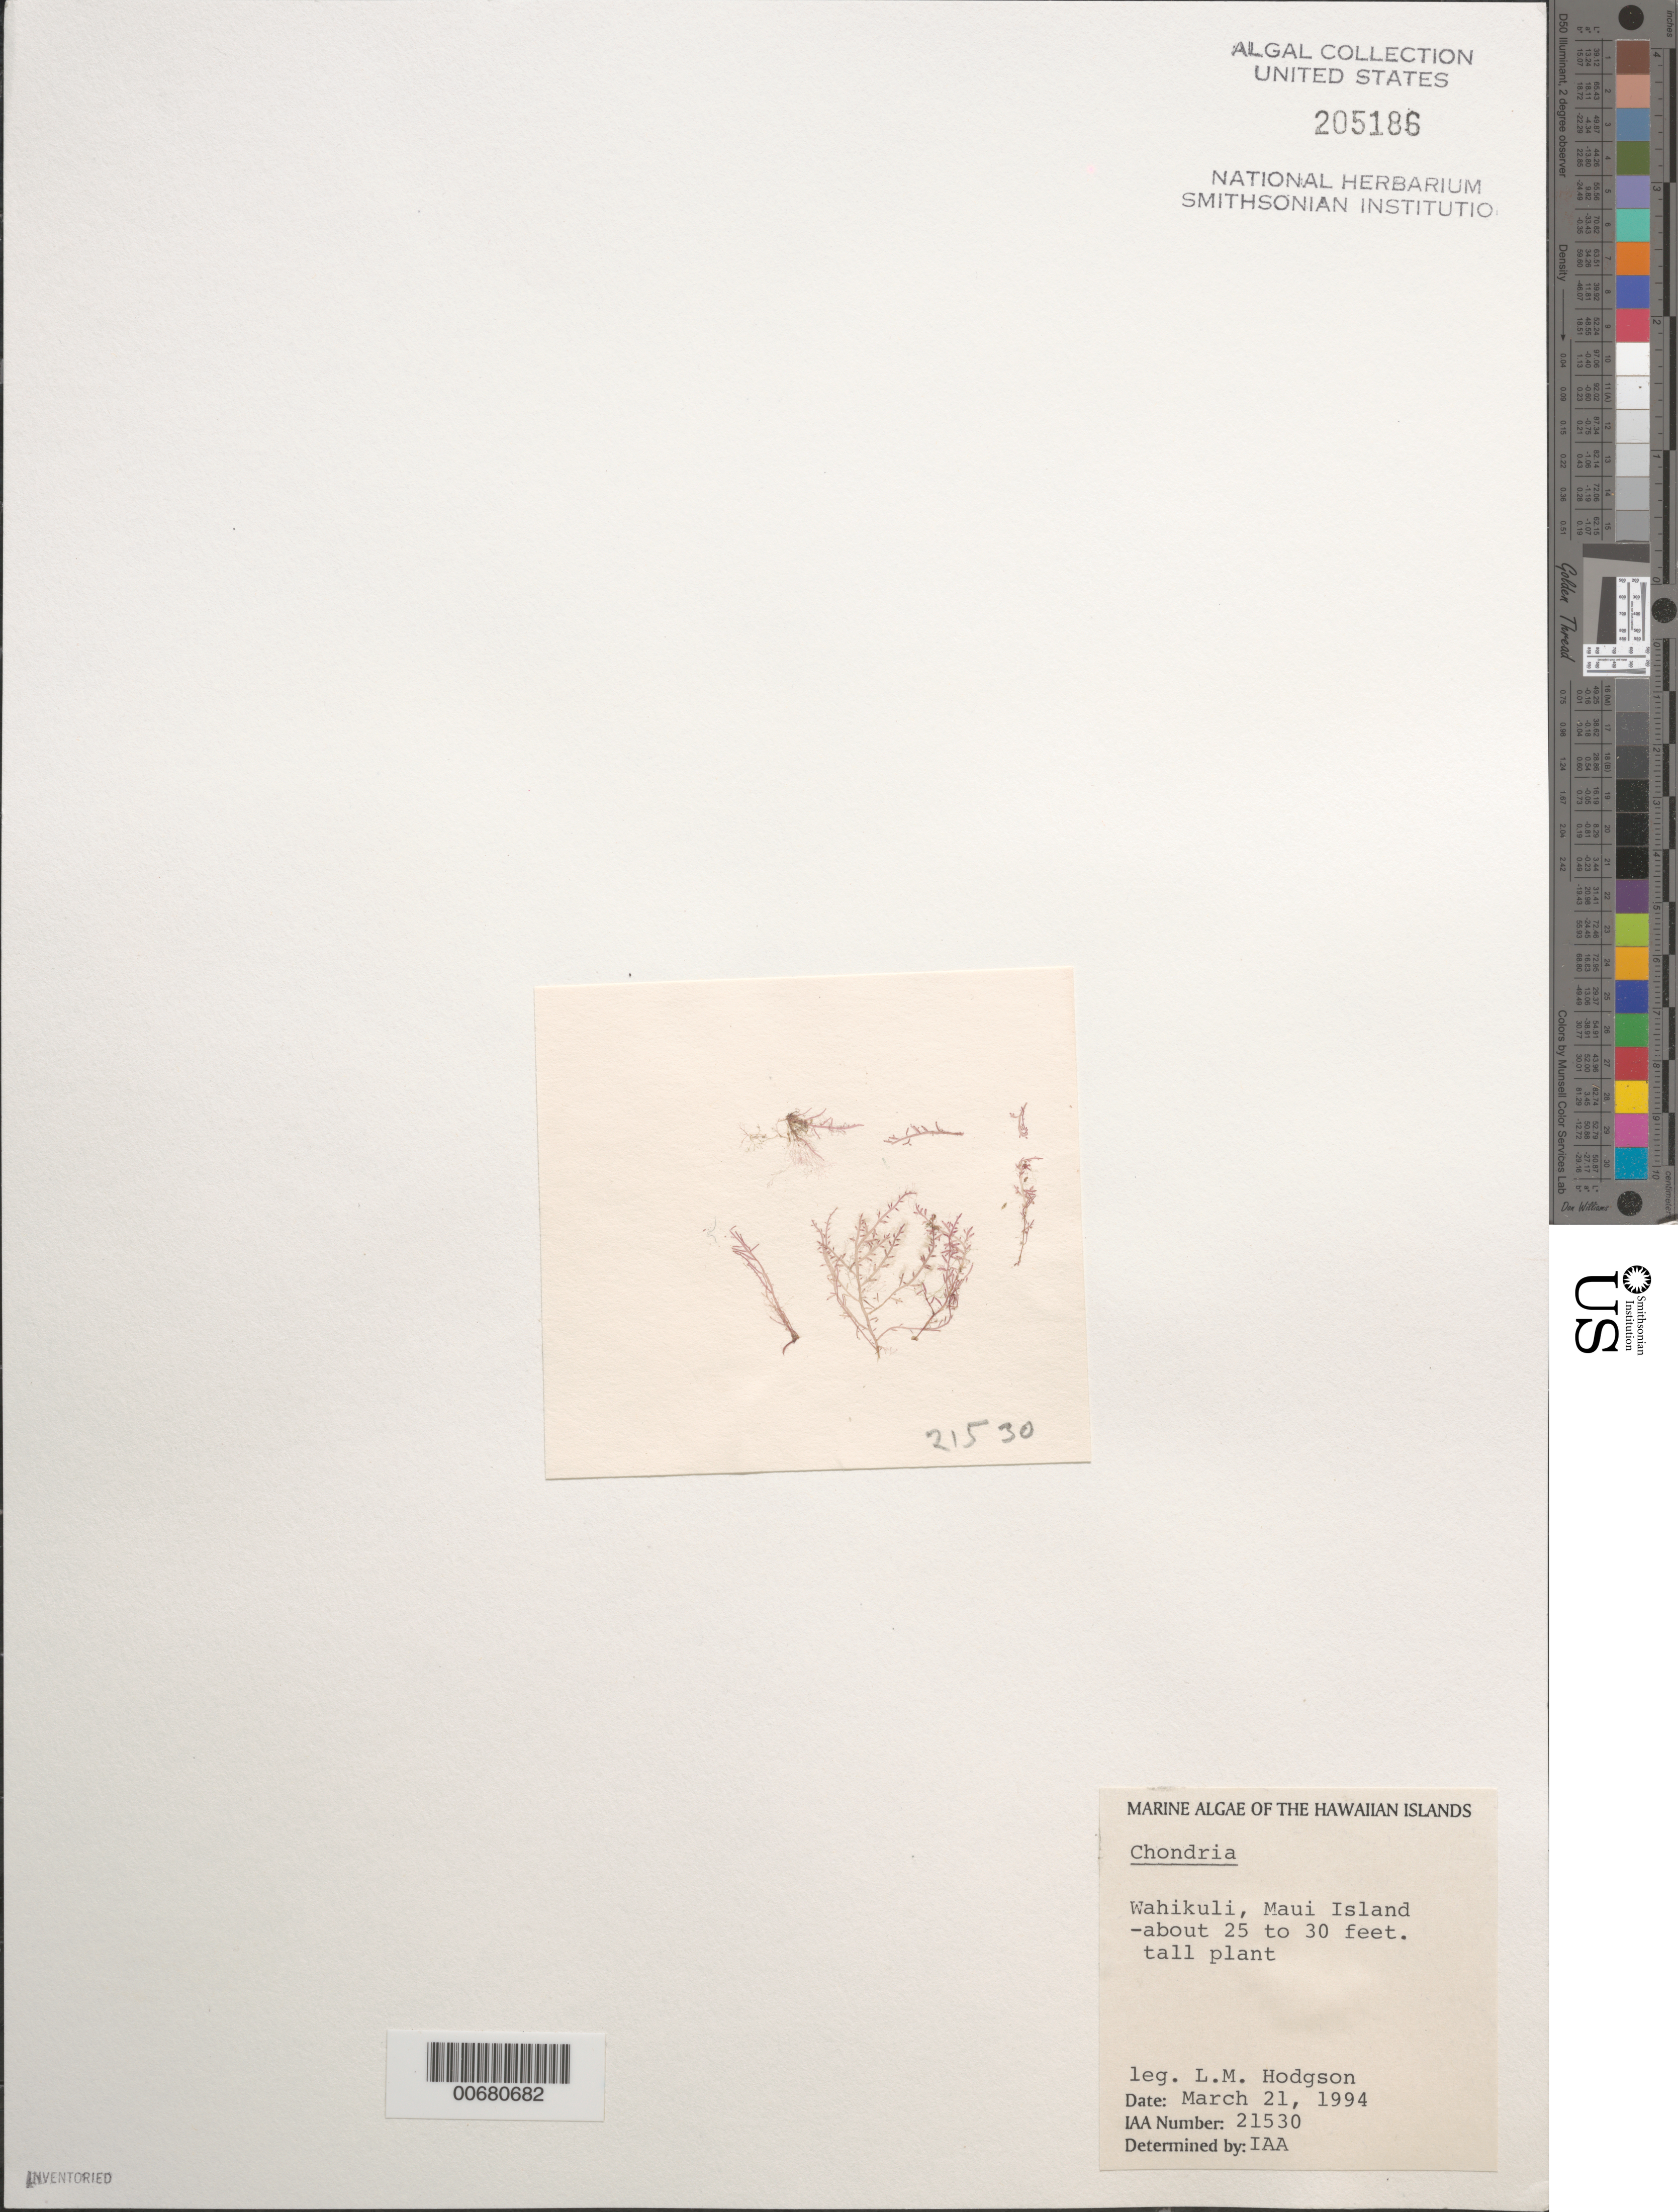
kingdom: Plantae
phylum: Rhodophyta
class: Florideophyceae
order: Ceramiales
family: Rhodomelaceae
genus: Chondria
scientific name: Chondria sp.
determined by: Abbott, Isabella A.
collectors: L. M. Hodgson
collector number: IAA 21530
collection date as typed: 21 Mar 1994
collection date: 1994-03-21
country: United States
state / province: Hawaii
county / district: Maui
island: Maui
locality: Wahikuli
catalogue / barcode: US 205186